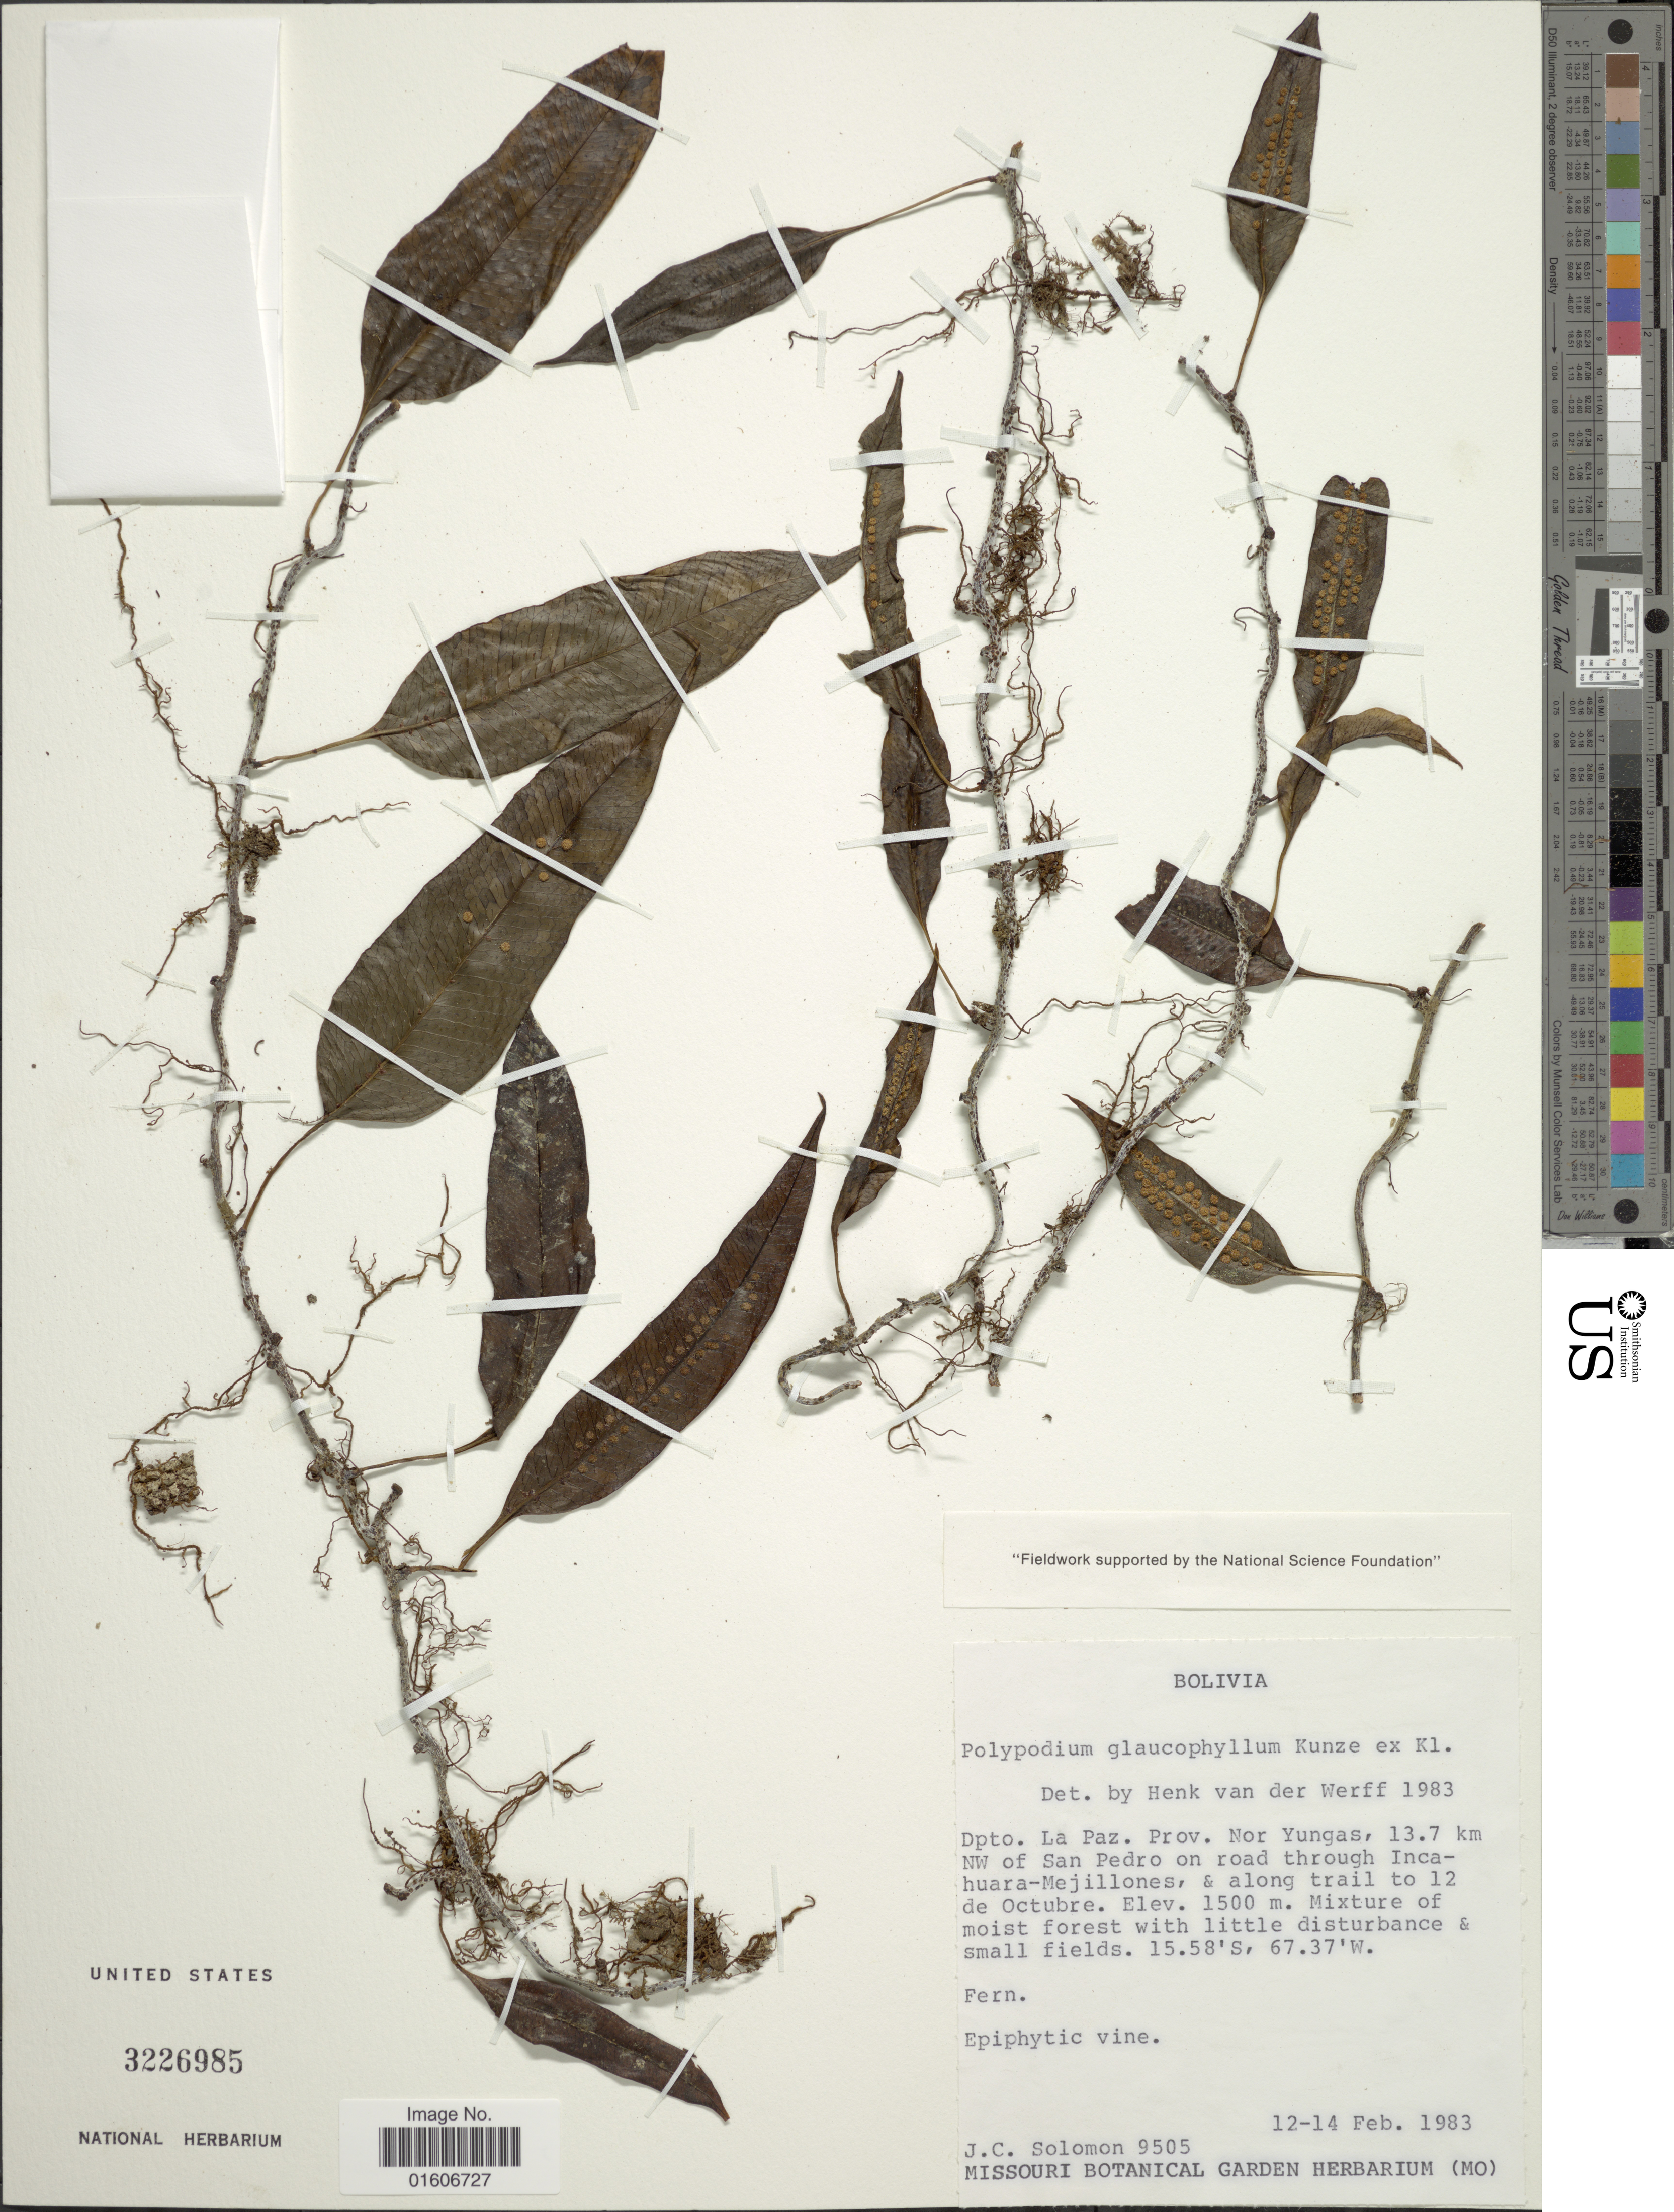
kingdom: Plantae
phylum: Tracheophyta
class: Polypodiopsida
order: Polypodiales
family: Polypodiaceae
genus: Serpocaulon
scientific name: Serpocaulon levigatum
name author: (Cav.) A.R. Sm.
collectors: J. C. Solomon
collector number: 9505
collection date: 1983-02-12/1983-02-14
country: Bolivia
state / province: La Paz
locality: Dpto. La Paz. Prov. Nor Yungas, 13.7 km NW of San Pedro, on road through Incahuara-Mejilones, & along trail to 12 de Octibre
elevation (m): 1500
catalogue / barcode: US 3226985